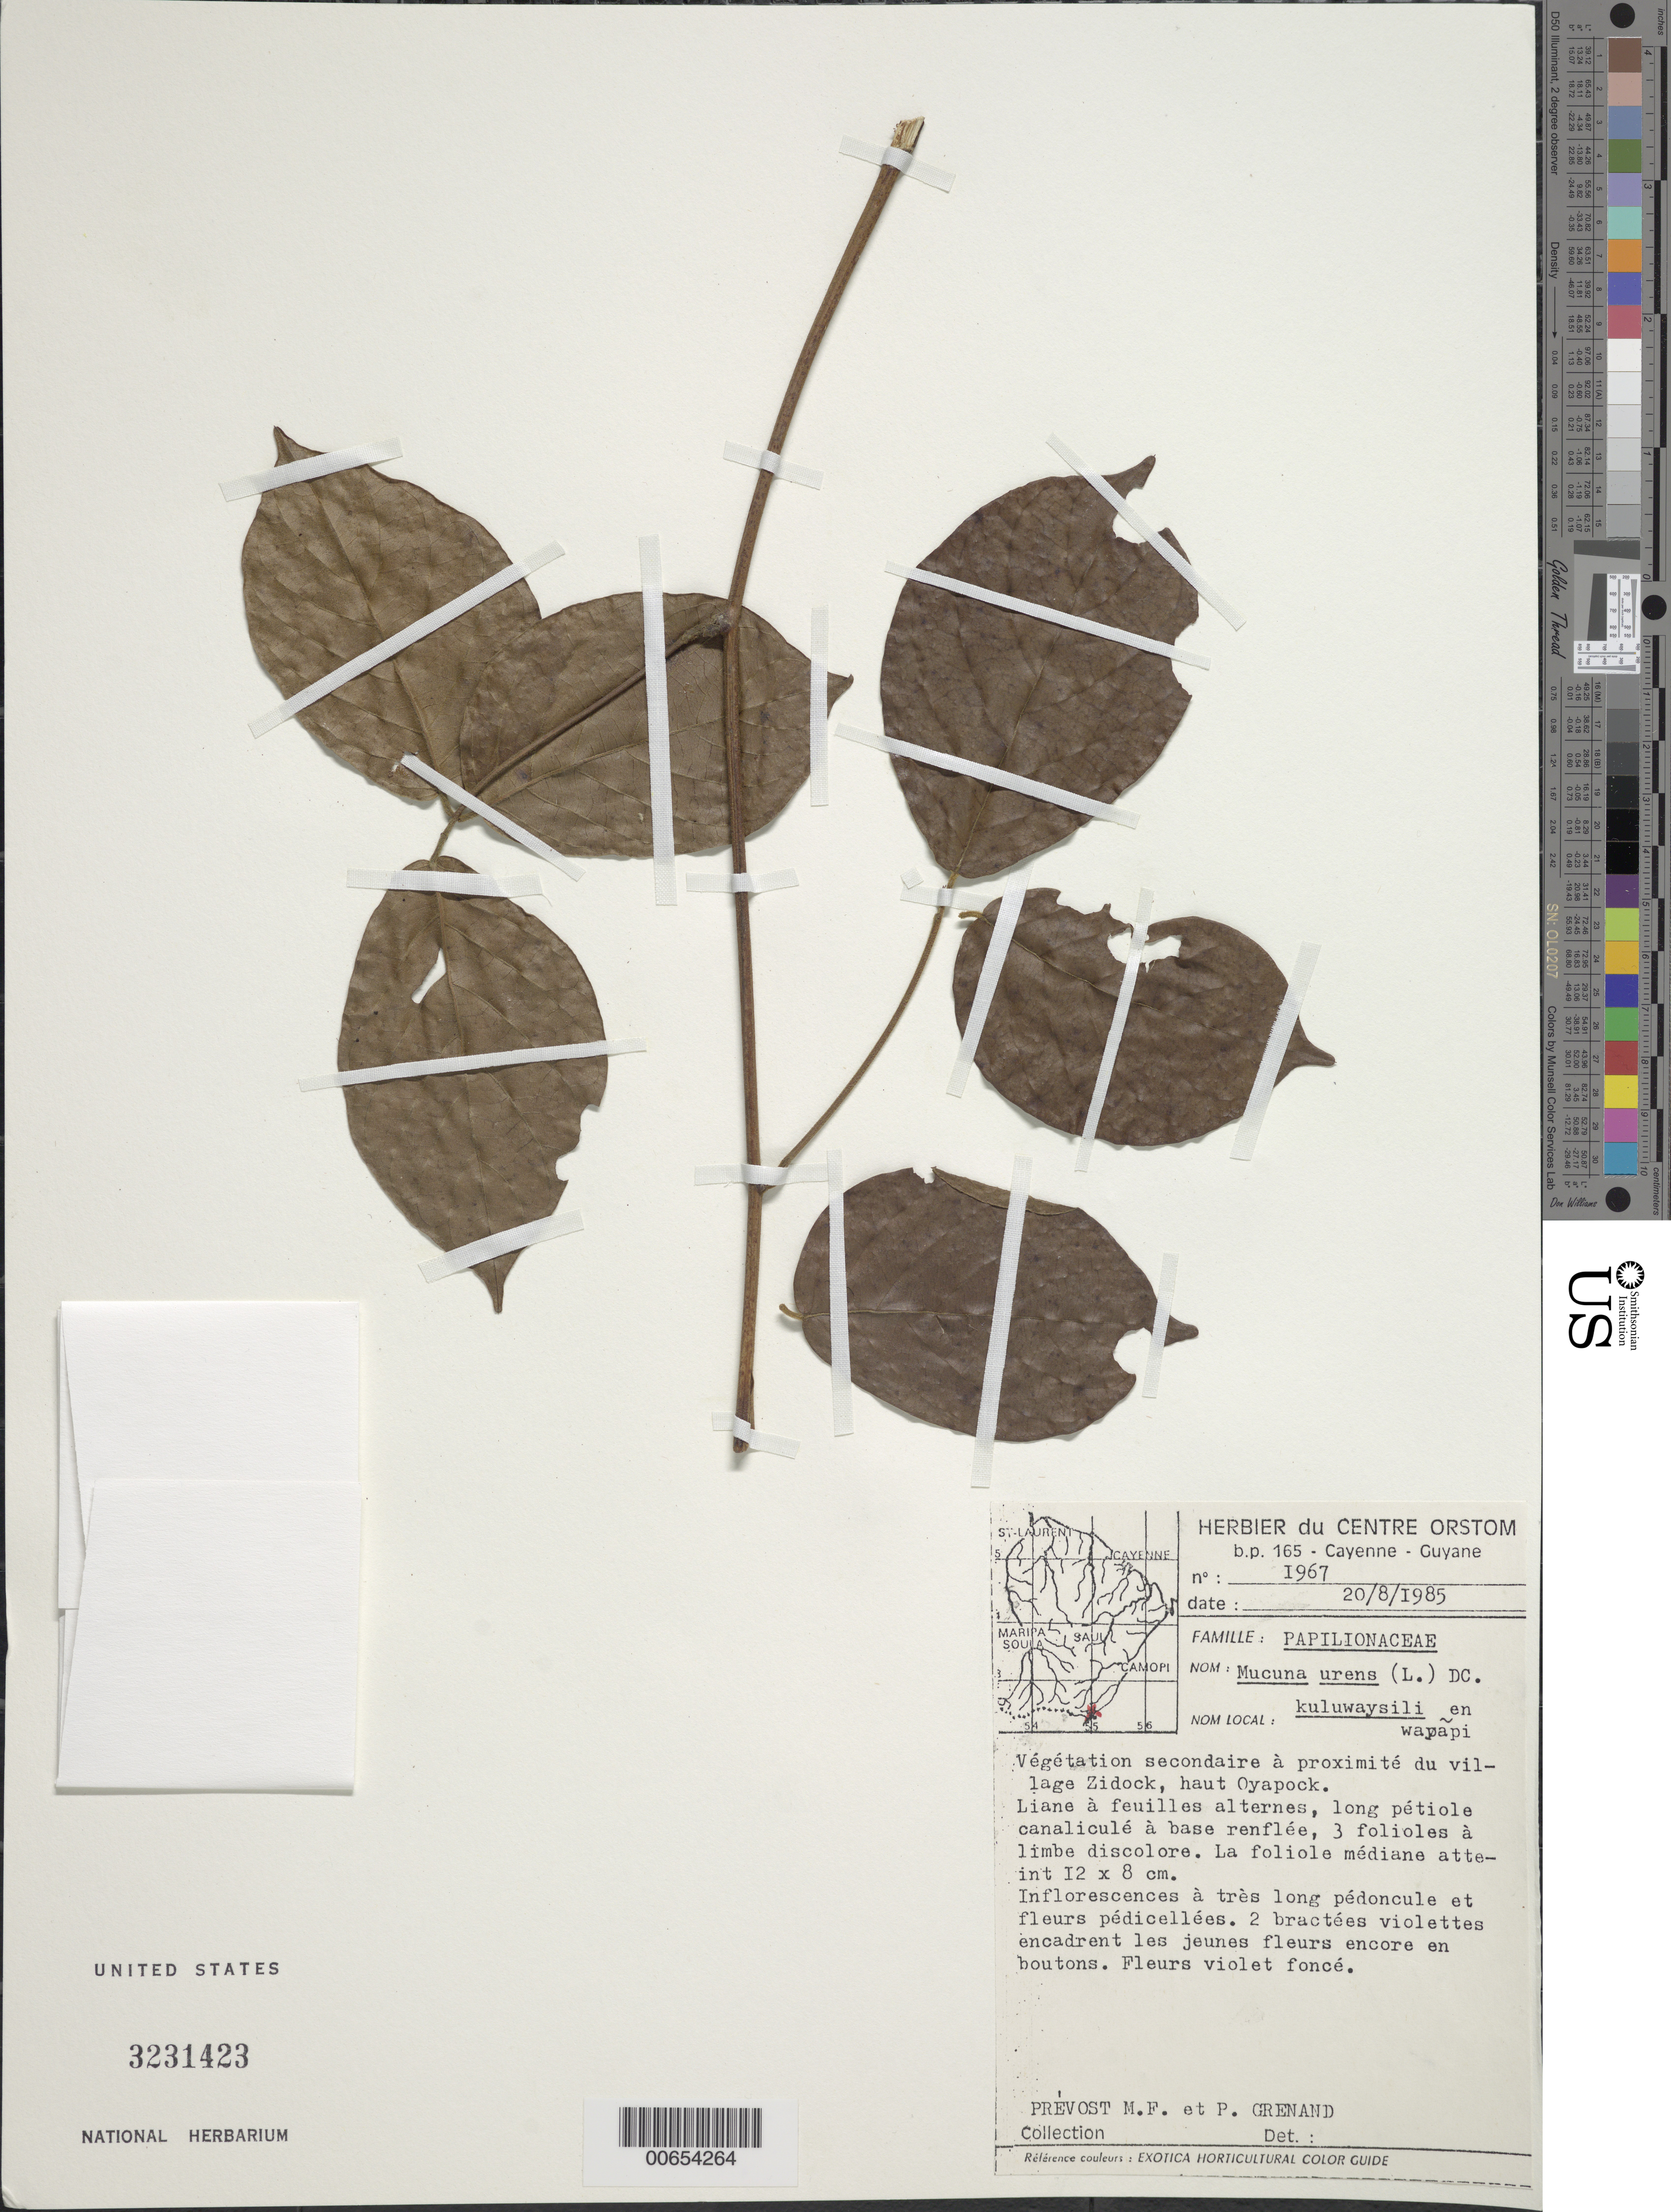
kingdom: Plantae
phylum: Tracheophyta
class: Magnoliopsida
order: Fabales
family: Fabaceae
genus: Mucuna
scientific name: Mucuna urens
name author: (L.) Medik.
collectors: M.-F. Prévost & P. Grenand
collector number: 1967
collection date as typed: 20-Aug-85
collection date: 1985-08-20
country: French Guiana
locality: Trois Sauts (Haut Oyapock), Zidockville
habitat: Secondary forest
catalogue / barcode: US 3231423